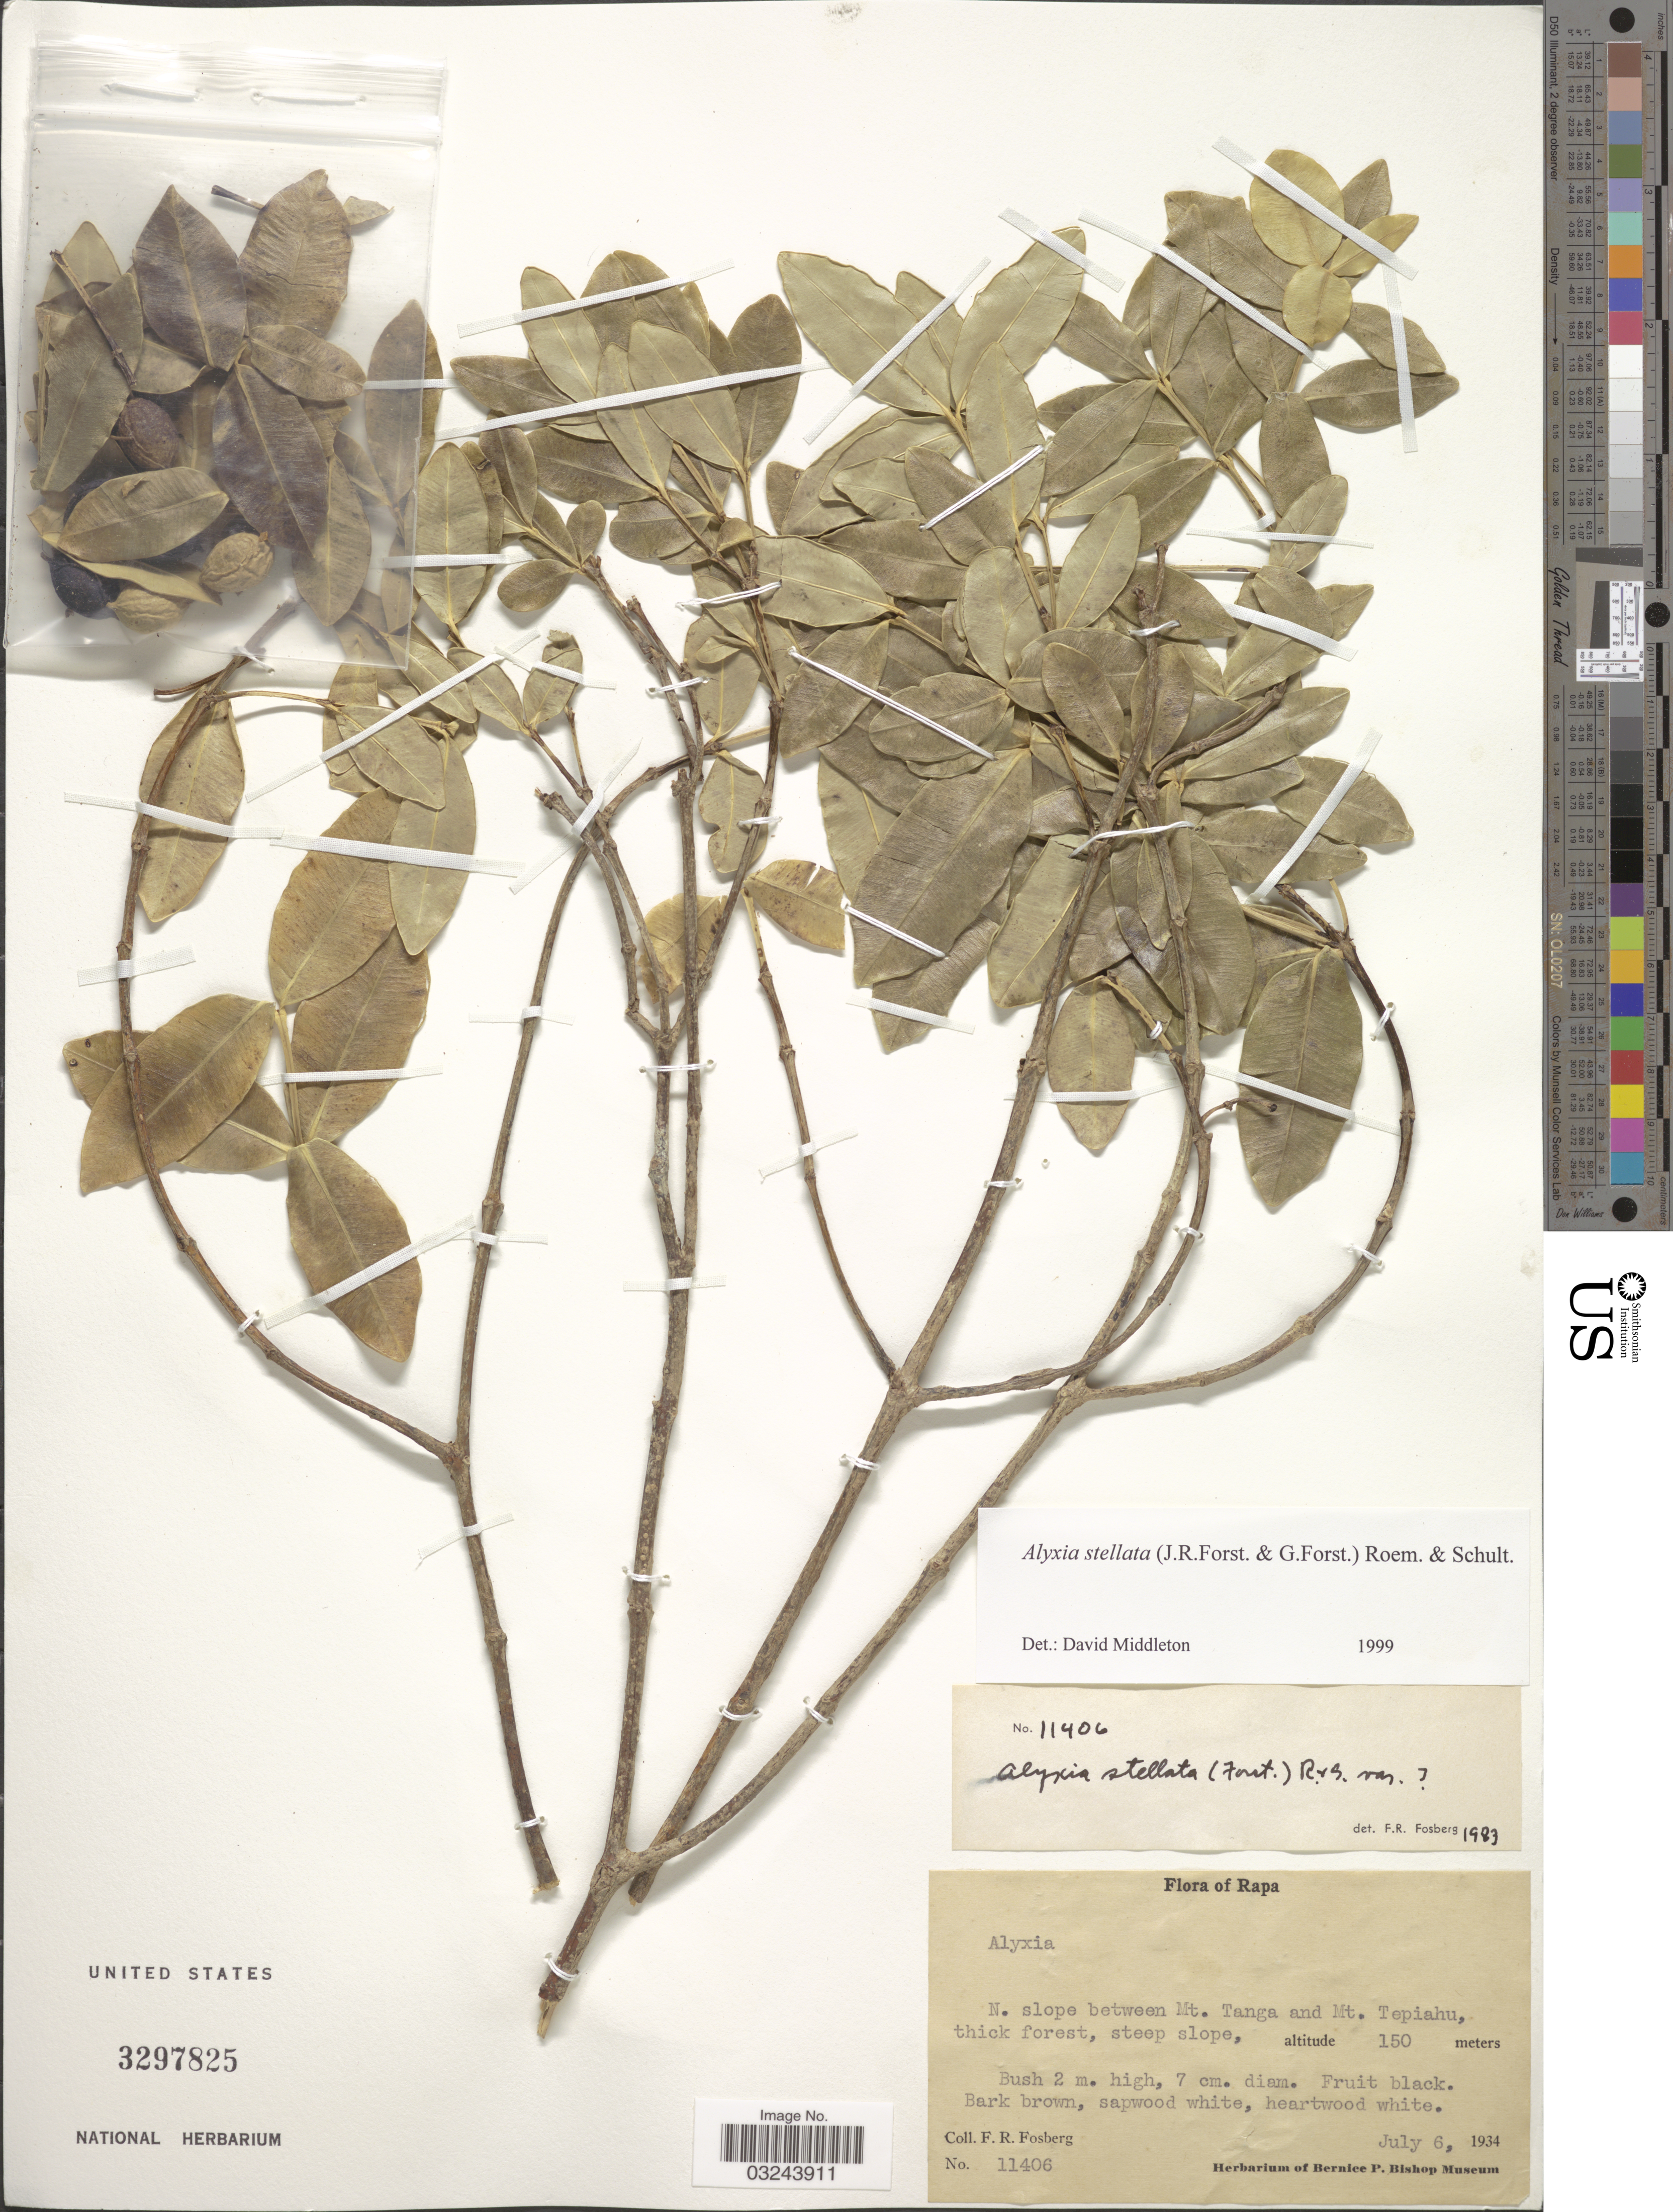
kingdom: Plantae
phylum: Tracheophyta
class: Magnoliopsida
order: Gentianales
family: Apocynaceae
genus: Alyxia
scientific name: Alyxia stellata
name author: (J.R. Forst. & G. Forst.) Roem. & Schult.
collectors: F. R. Fosberg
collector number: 11406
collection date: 1934-07-06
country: French Polynesia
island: Rapa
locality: Rapa. N. slope between Mt. Tanga and Mt. Tepiahu.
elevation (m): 150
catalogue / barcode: US 3297825